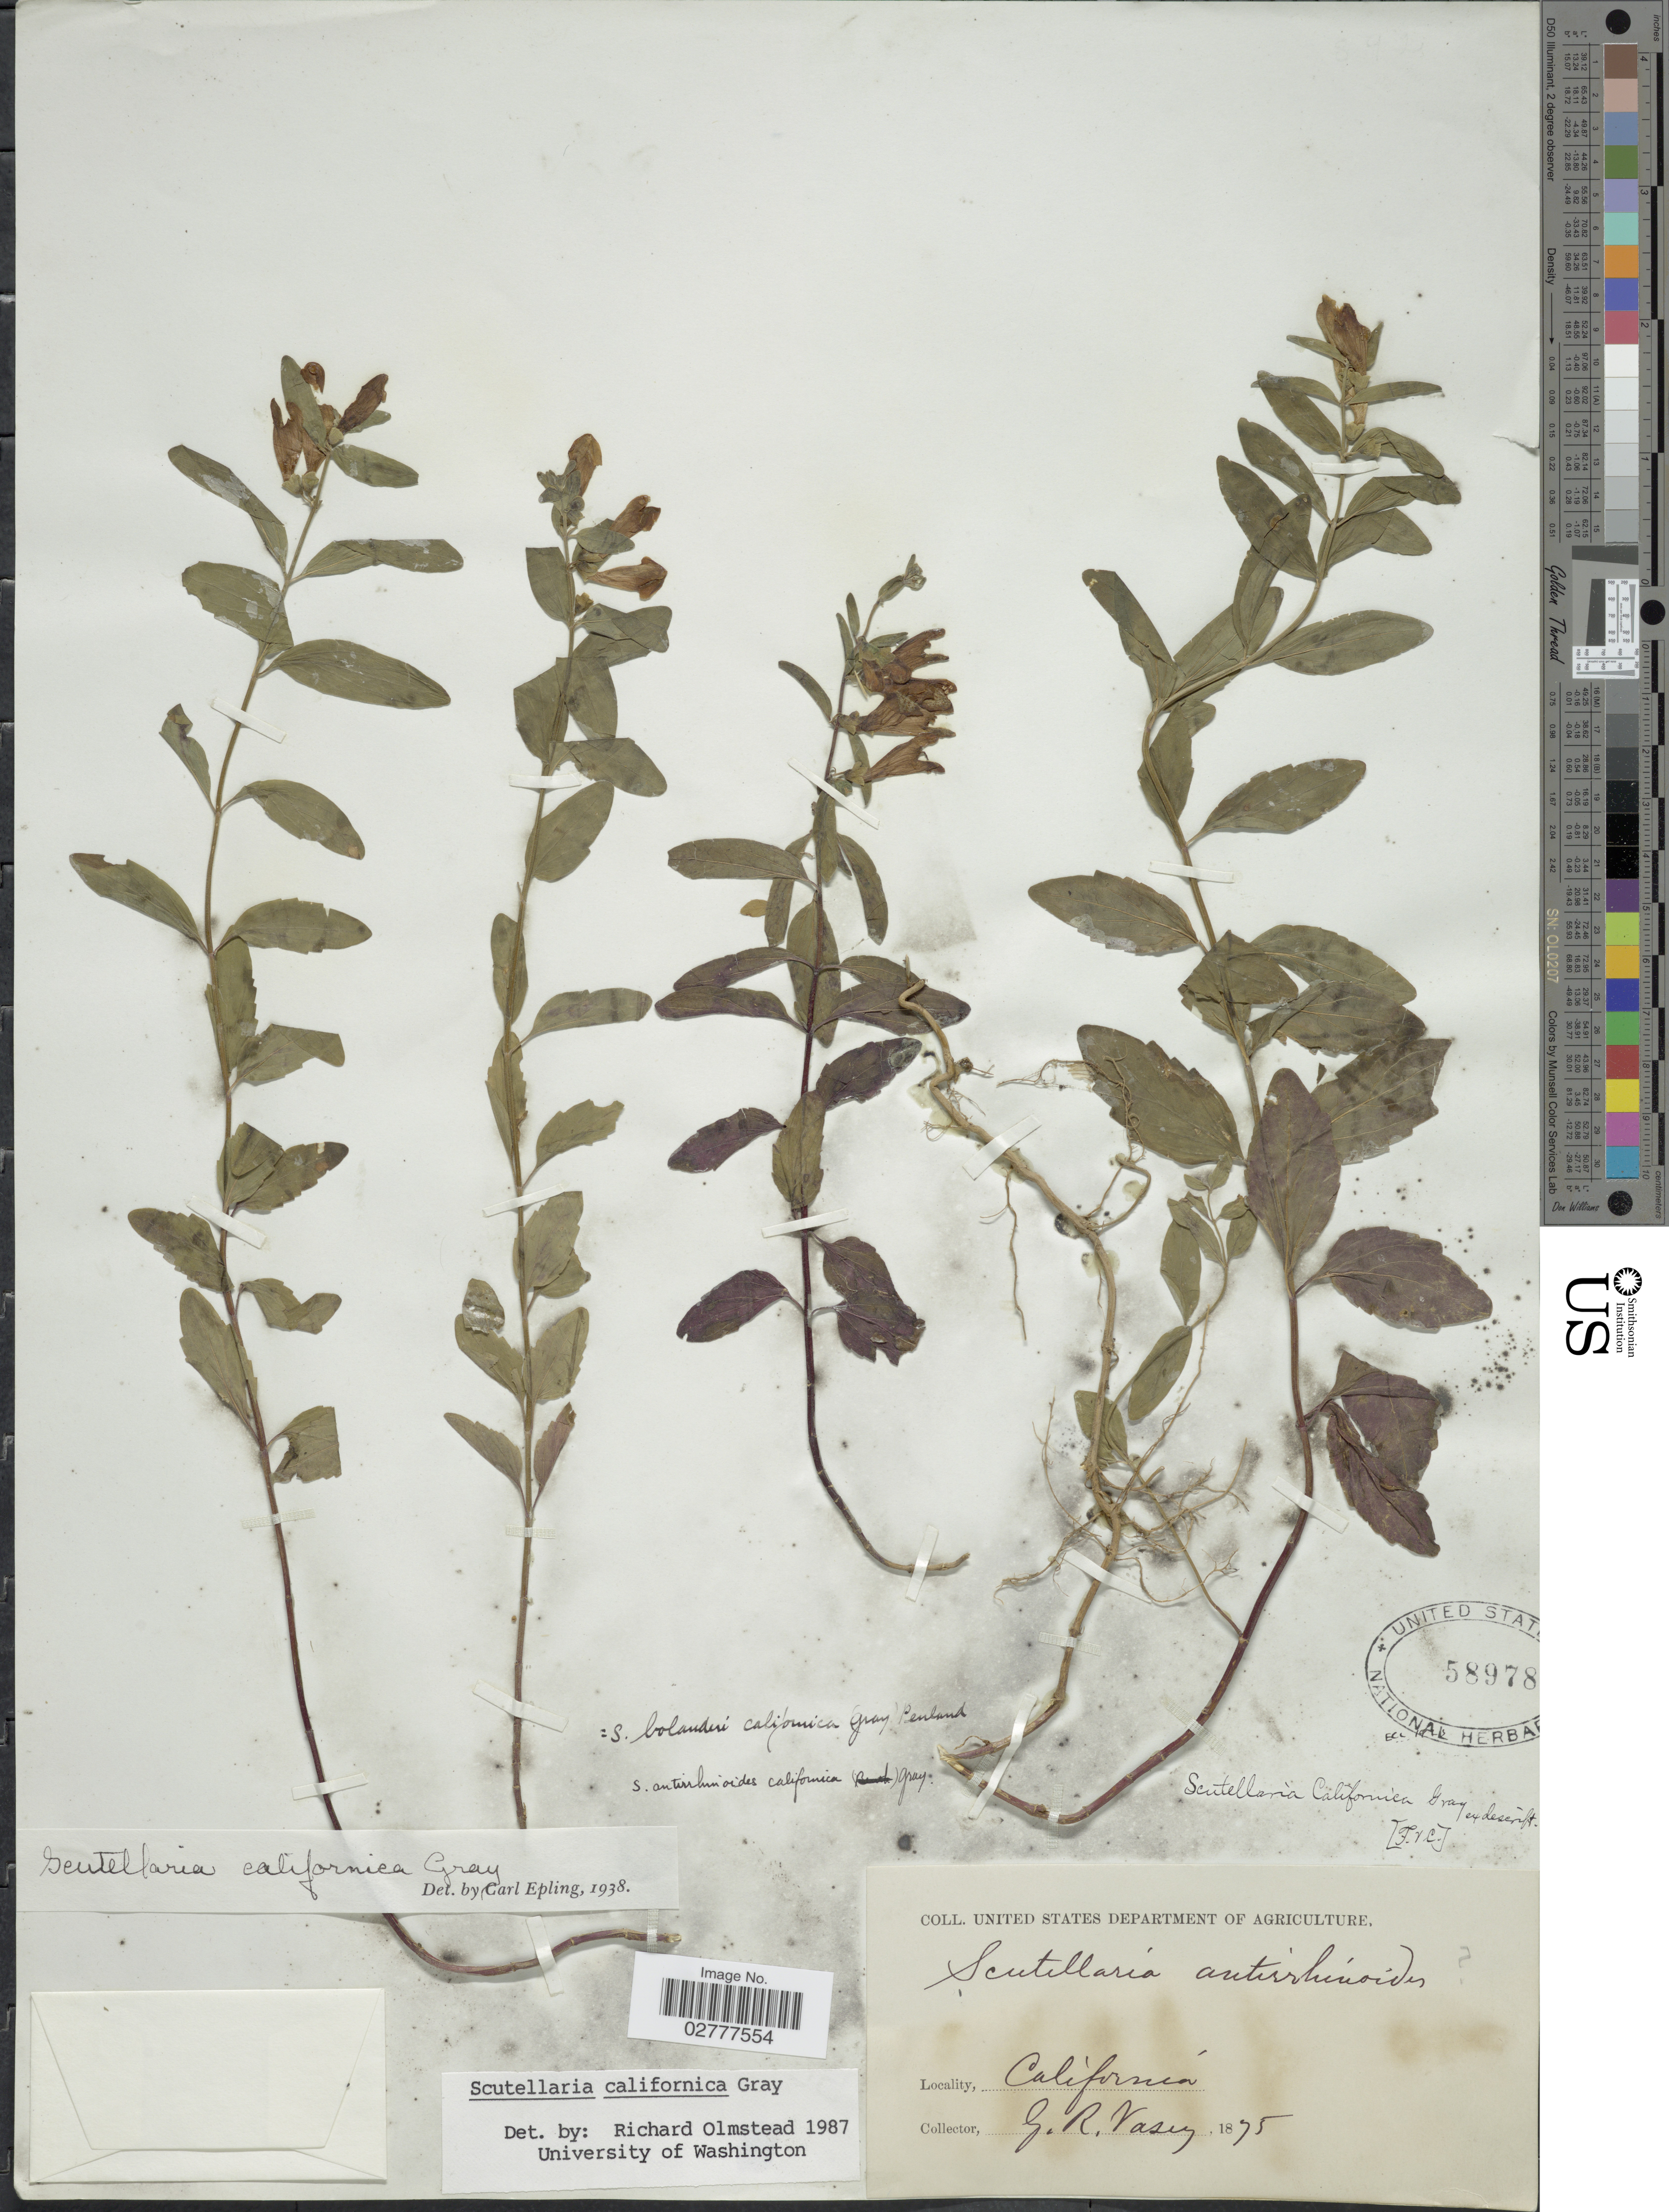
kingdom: Plantae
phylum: Tracheophyta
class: Magnoliopsida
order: Lamiales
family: Lamiaceae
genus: Scutellaria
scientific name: Scutellaria californica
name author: A. Gray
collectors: G. R. Vasey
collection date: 1875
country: United States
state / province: California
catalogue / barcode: US 58978